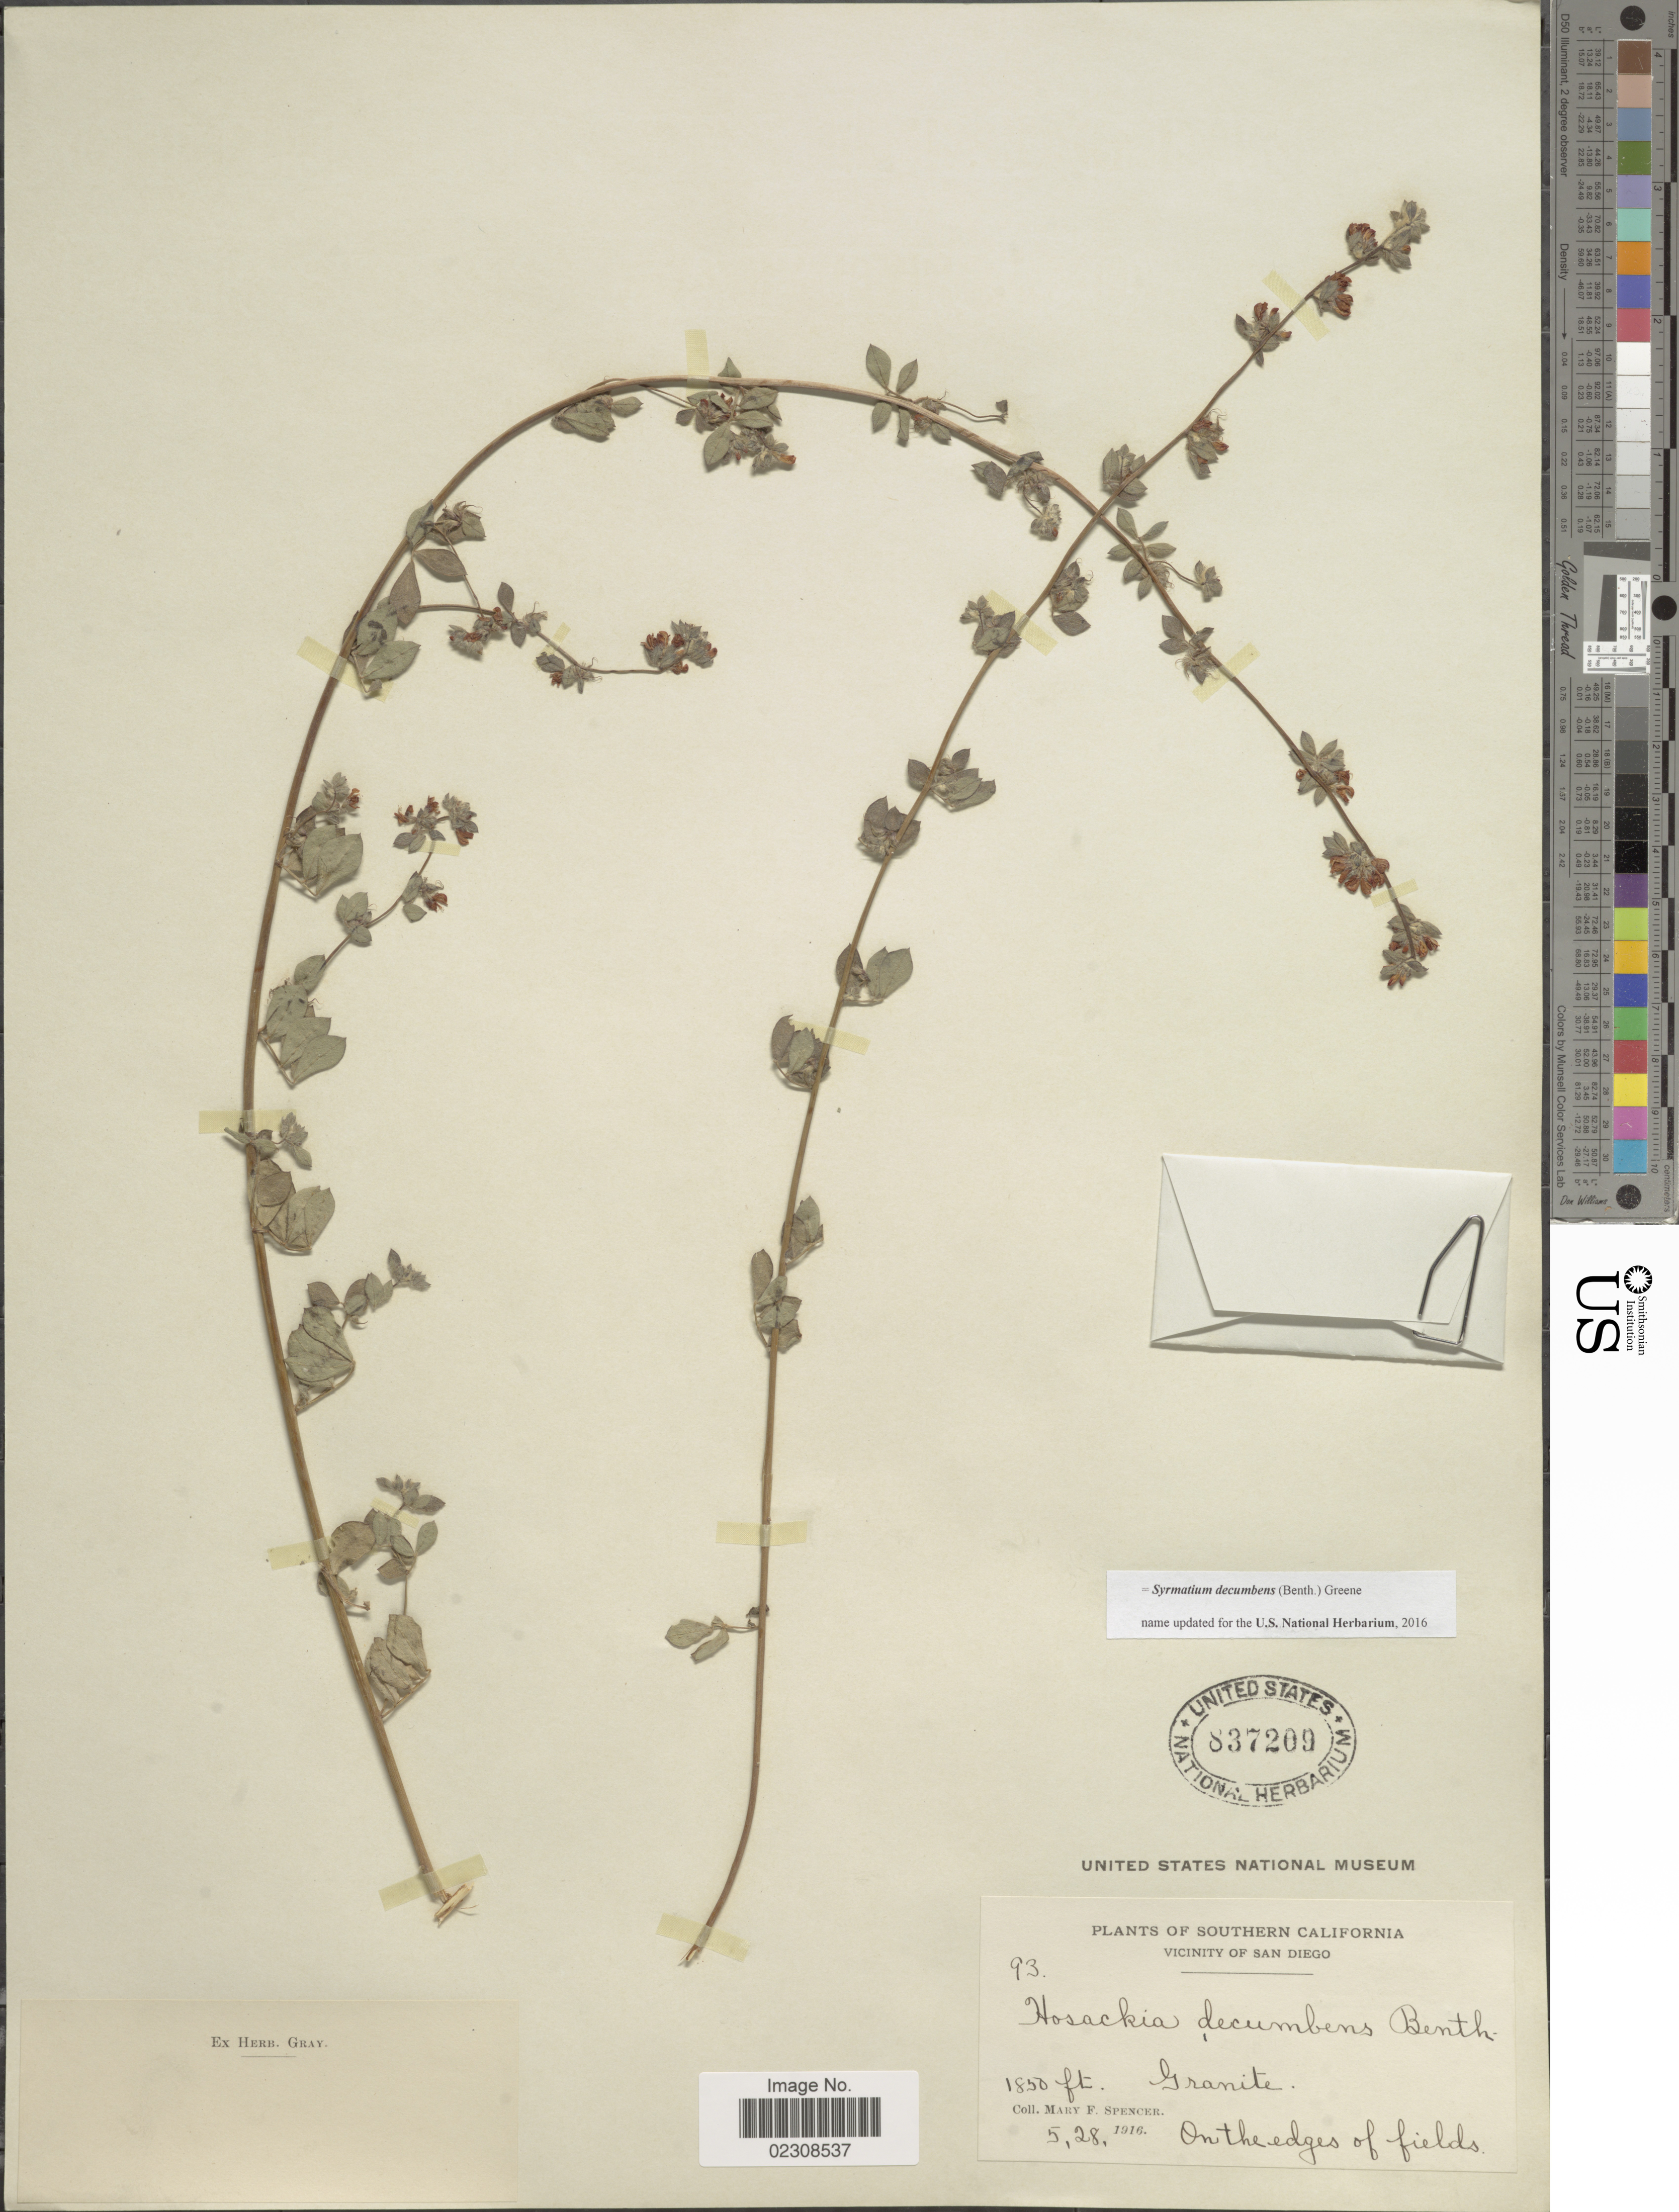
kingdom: Plantae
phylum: Tracheophyta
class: Magnoliopsida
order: Fabales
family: Fabaceae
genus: Syrmatium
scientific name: Syrmatium decumbens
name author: (Benth.) Greene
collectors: M. Spencer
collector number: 93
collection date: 1916-05-28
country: United States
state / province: California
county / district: San Diego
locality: Southern California. Vicinity of San Diego. On the edges of fields.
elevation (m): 564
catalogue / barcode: US 837209